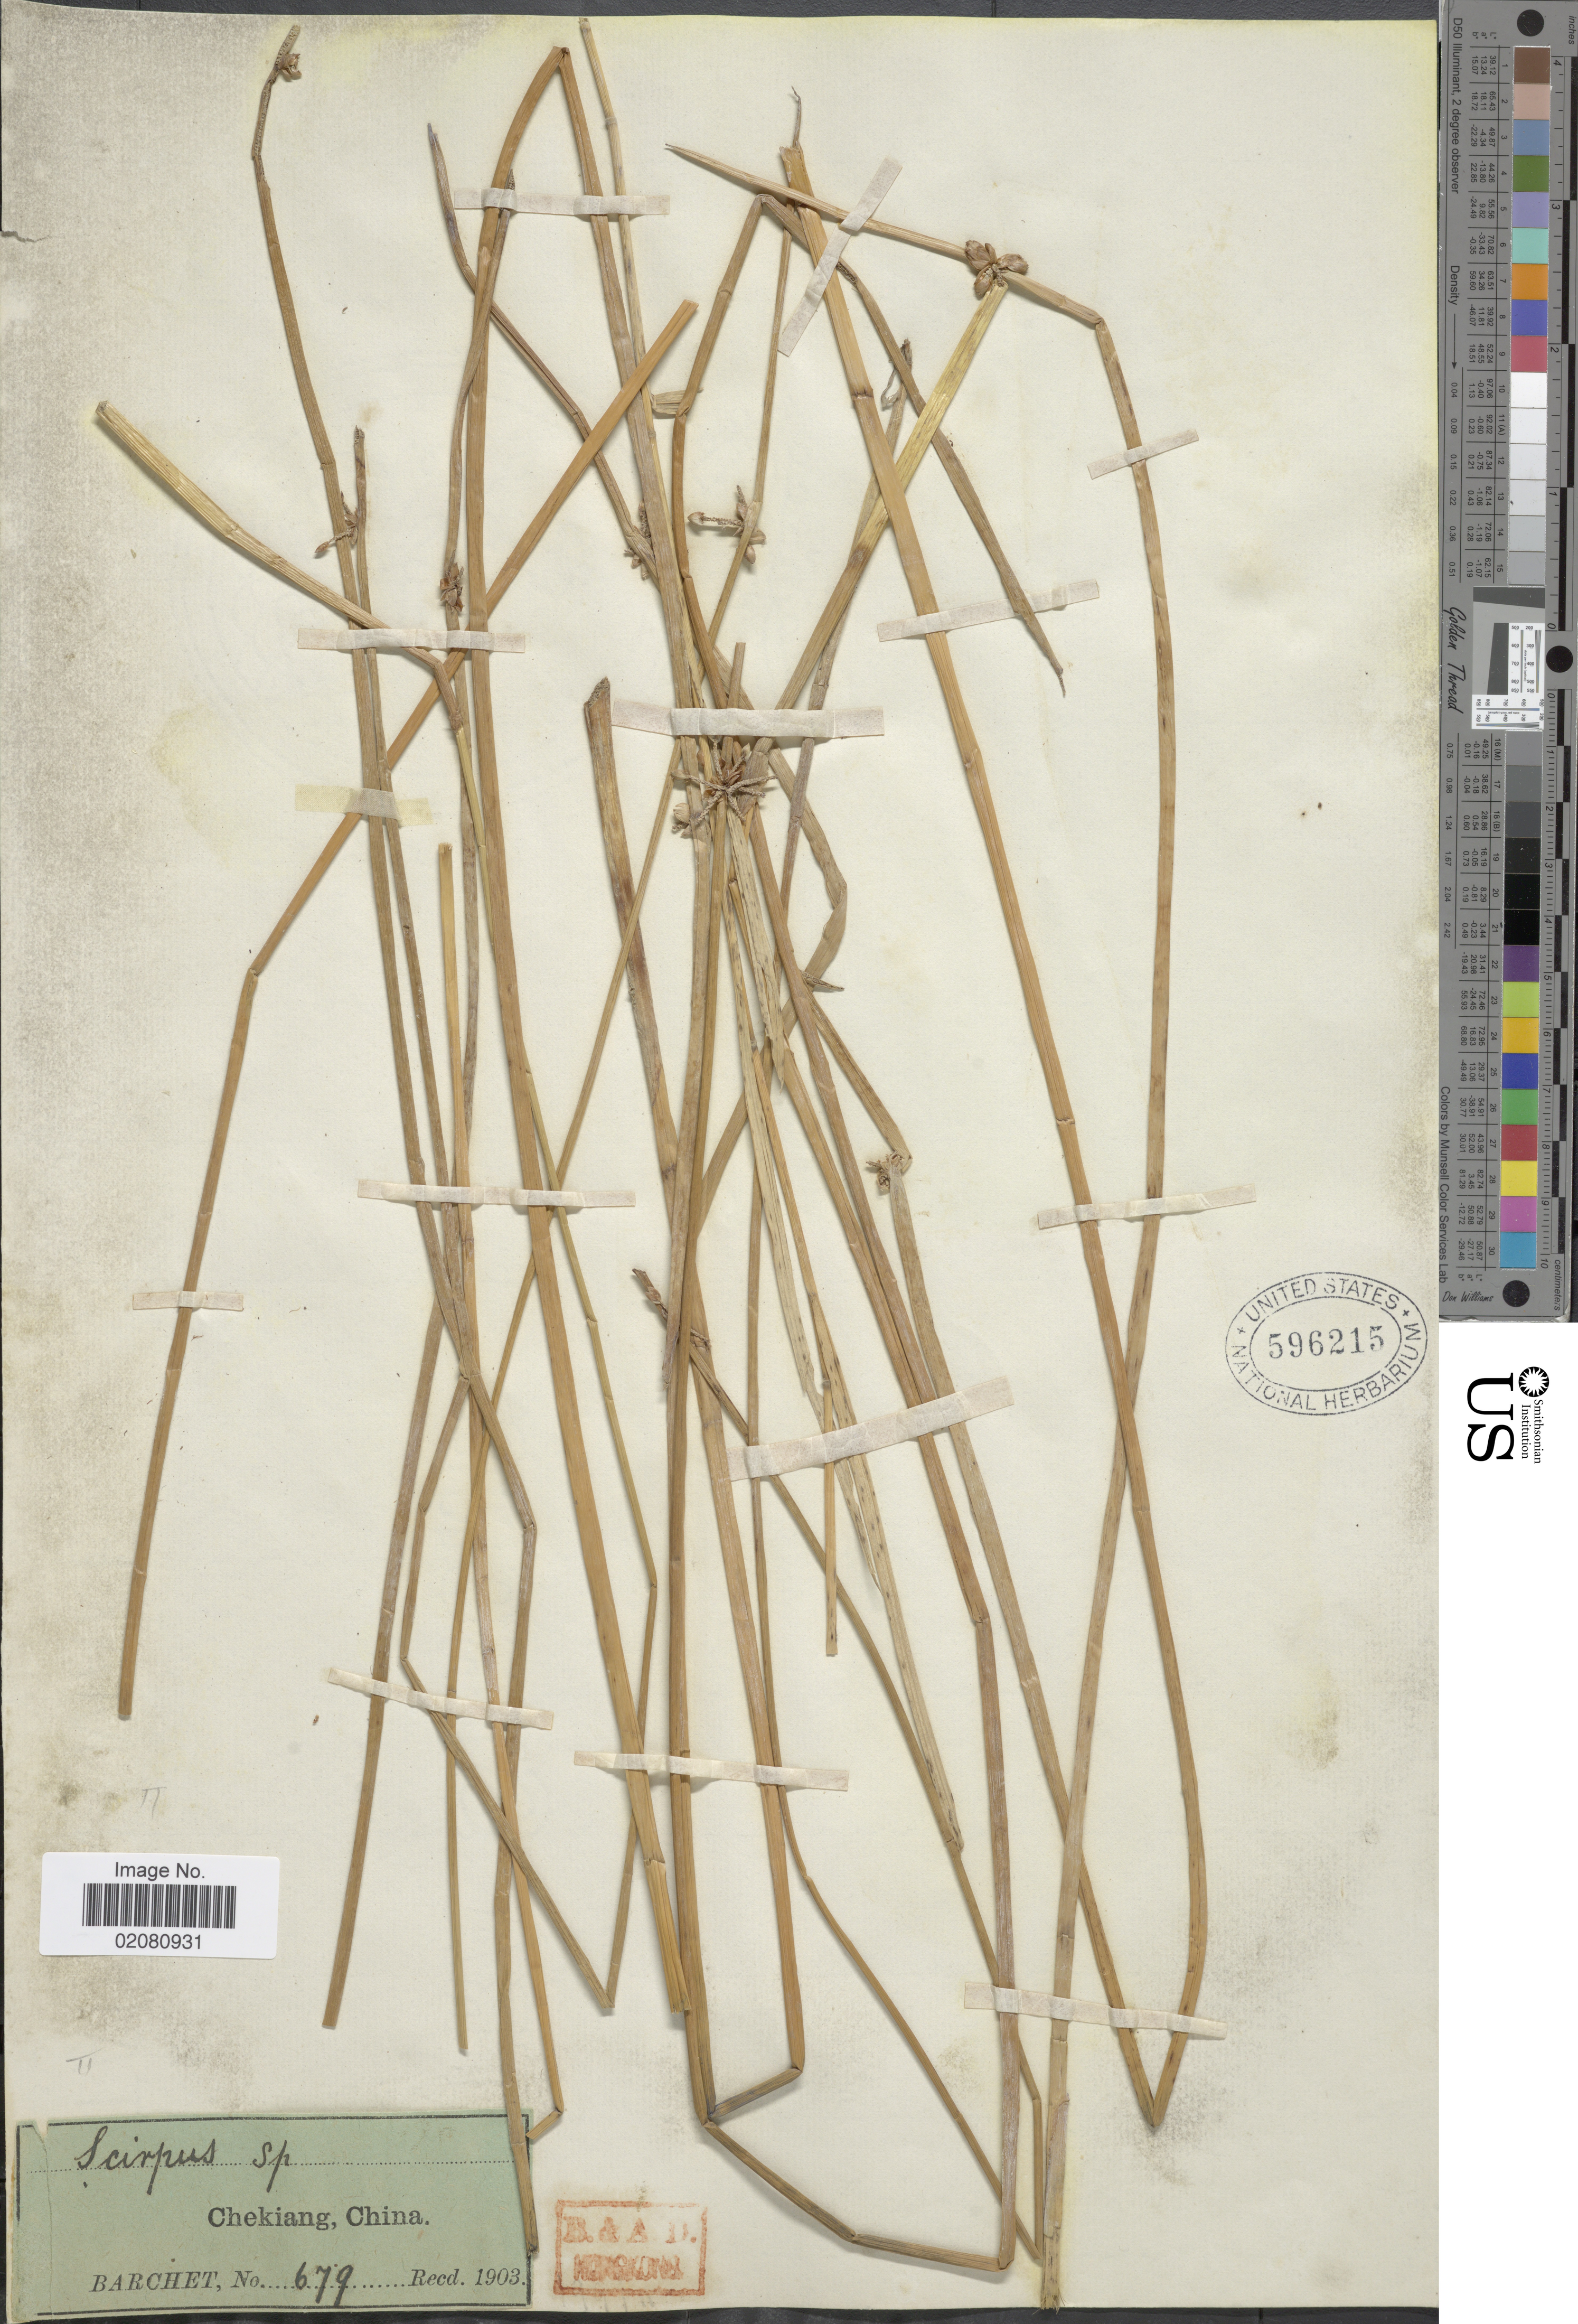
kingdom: Plantae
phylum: Tracheophyta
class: Liliopsida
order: Poales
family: Cyperaceae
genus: Schoenoplectus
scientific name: Schoenoplectus juncoides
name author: (Roxb.) Palla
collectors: Barchet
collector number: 679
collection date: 1903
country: China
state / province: Zhejiang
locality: Chekiang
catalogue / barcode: US 596215